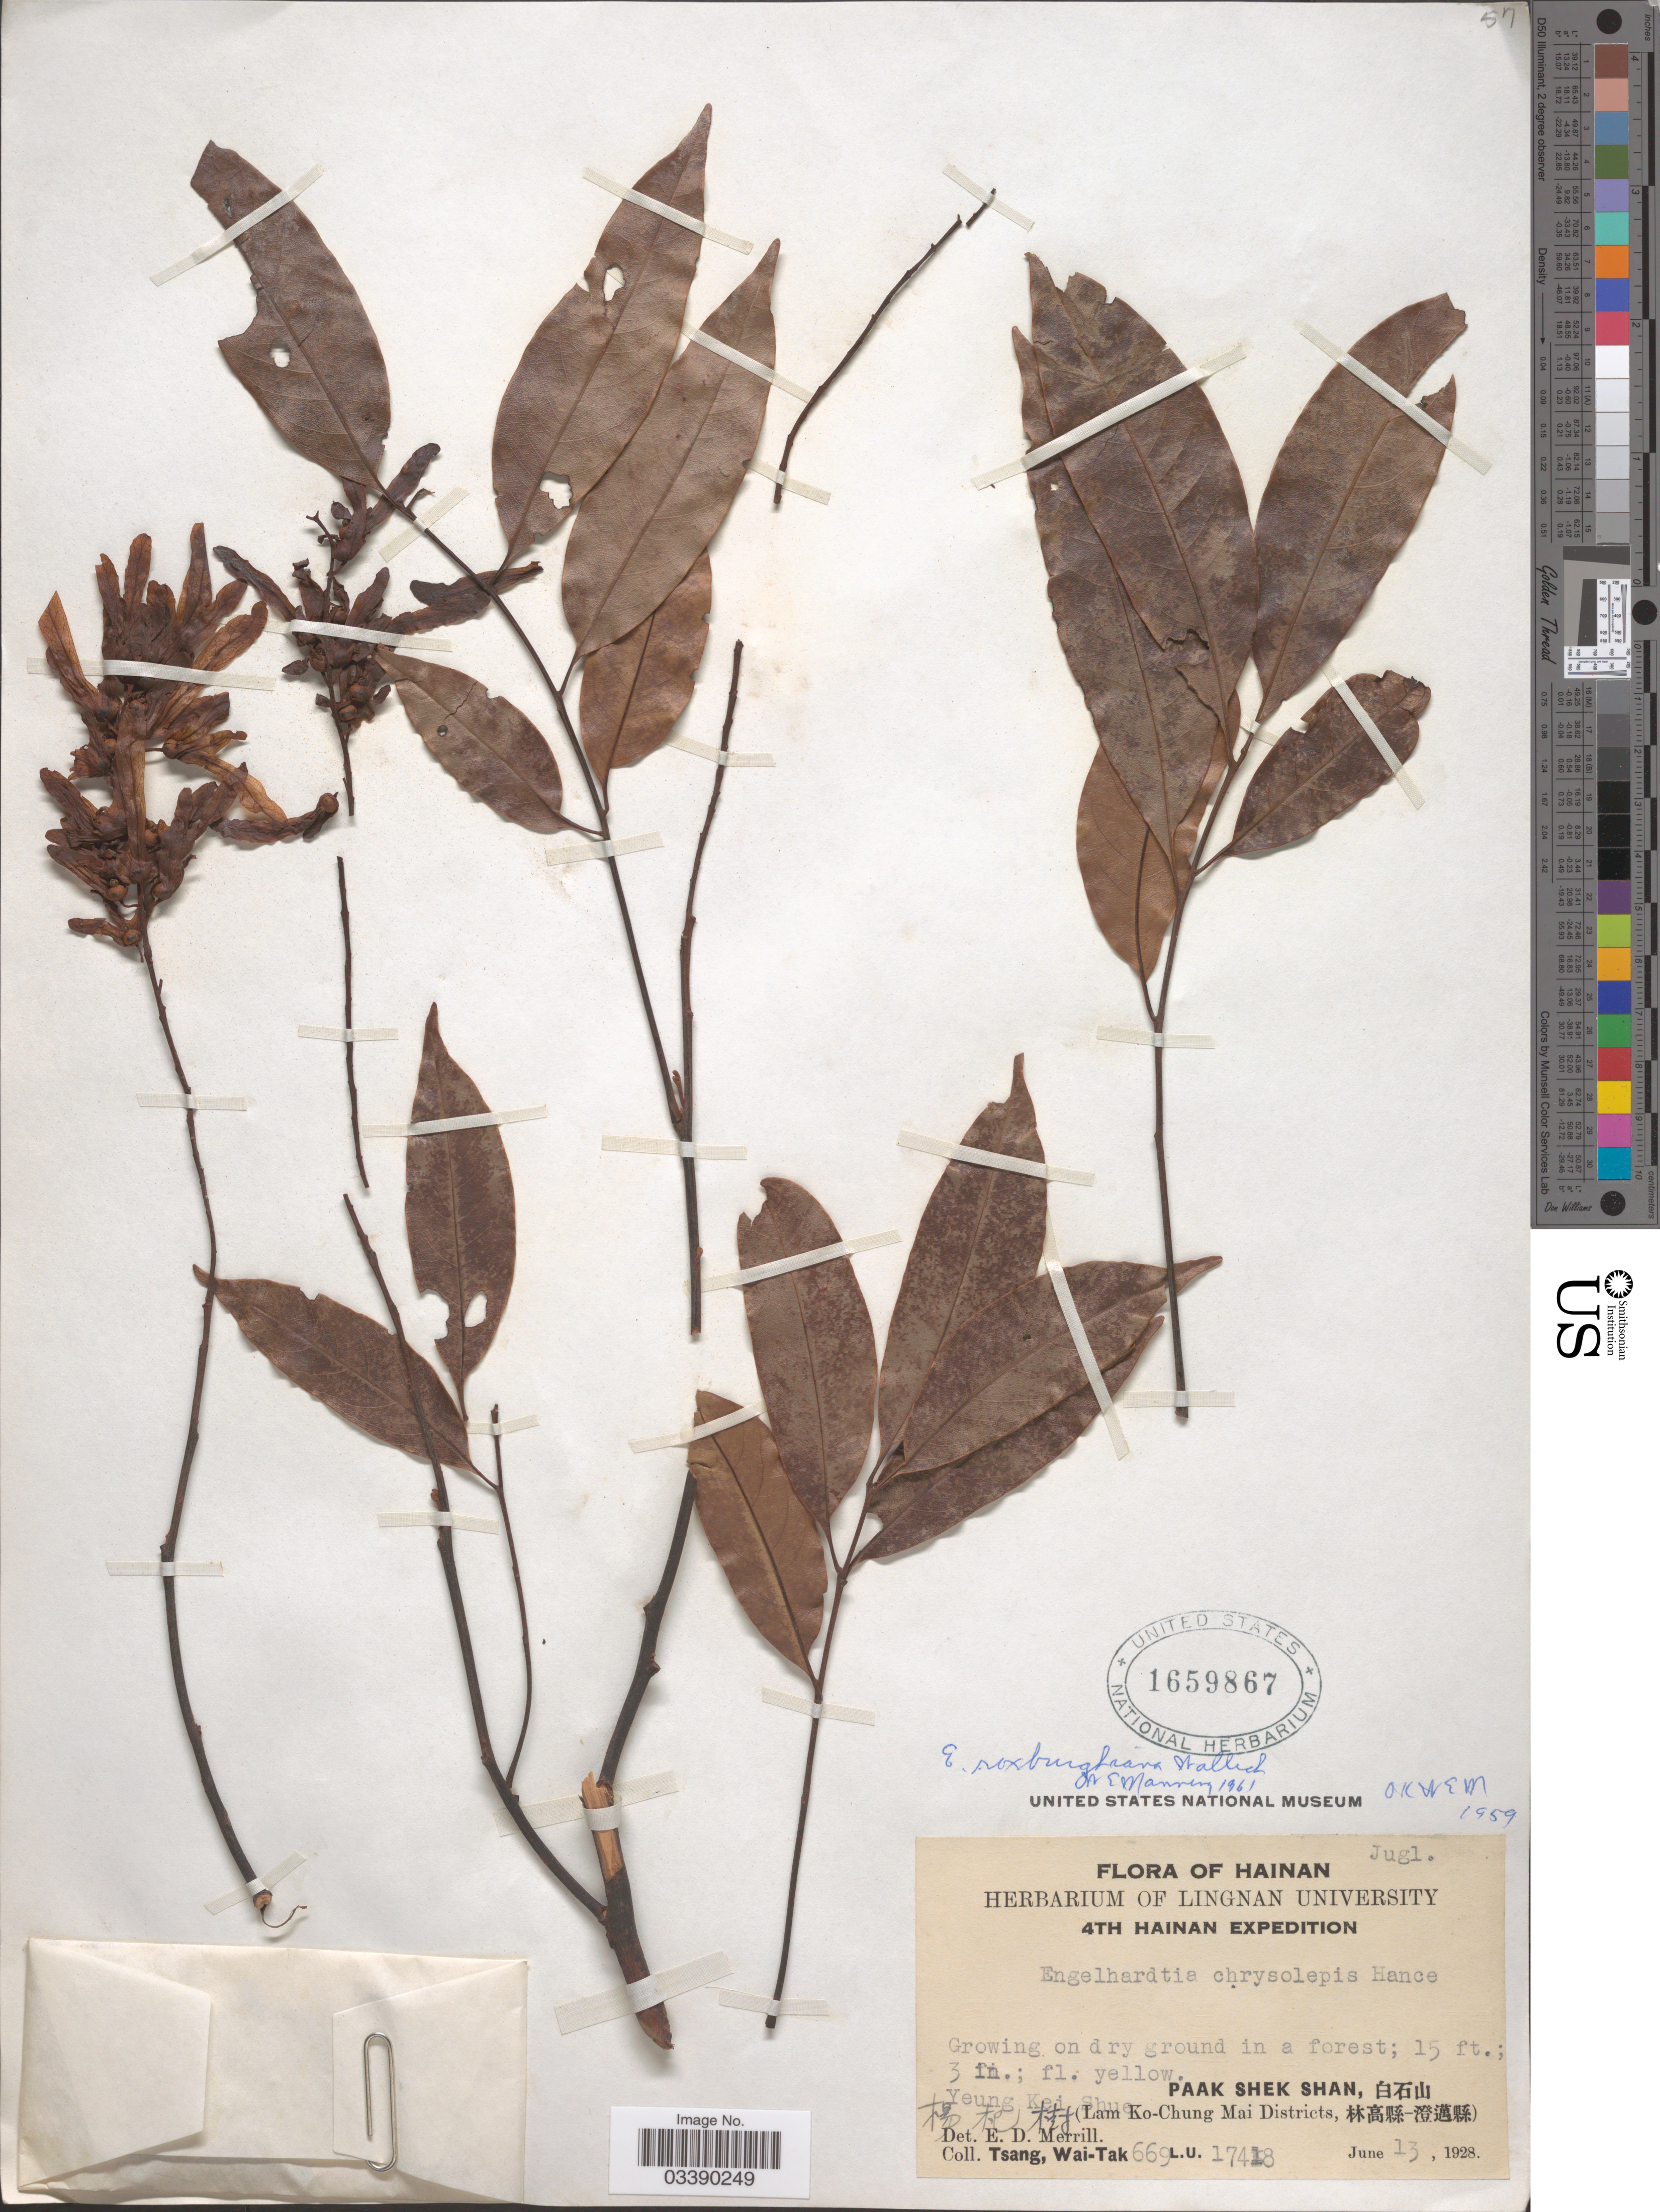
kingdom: Plantae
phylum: Tracheophyta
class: Magnoliopsida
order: Fagales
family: Juglandaceae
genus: Engelhardia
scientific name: Engelhardia roxburghiana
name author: Lindl.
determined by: Strong, M. T., (US), Smithsonian Institution - National Museum of Natural History (UNITED STATES)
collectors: W. T. Tsang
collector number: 669L.U.17418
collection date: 1928-06-13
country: China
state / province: Hainan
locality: Lam Ko-Chung Mai Districts. Yeung Kei Shue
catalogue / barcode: US 1659867